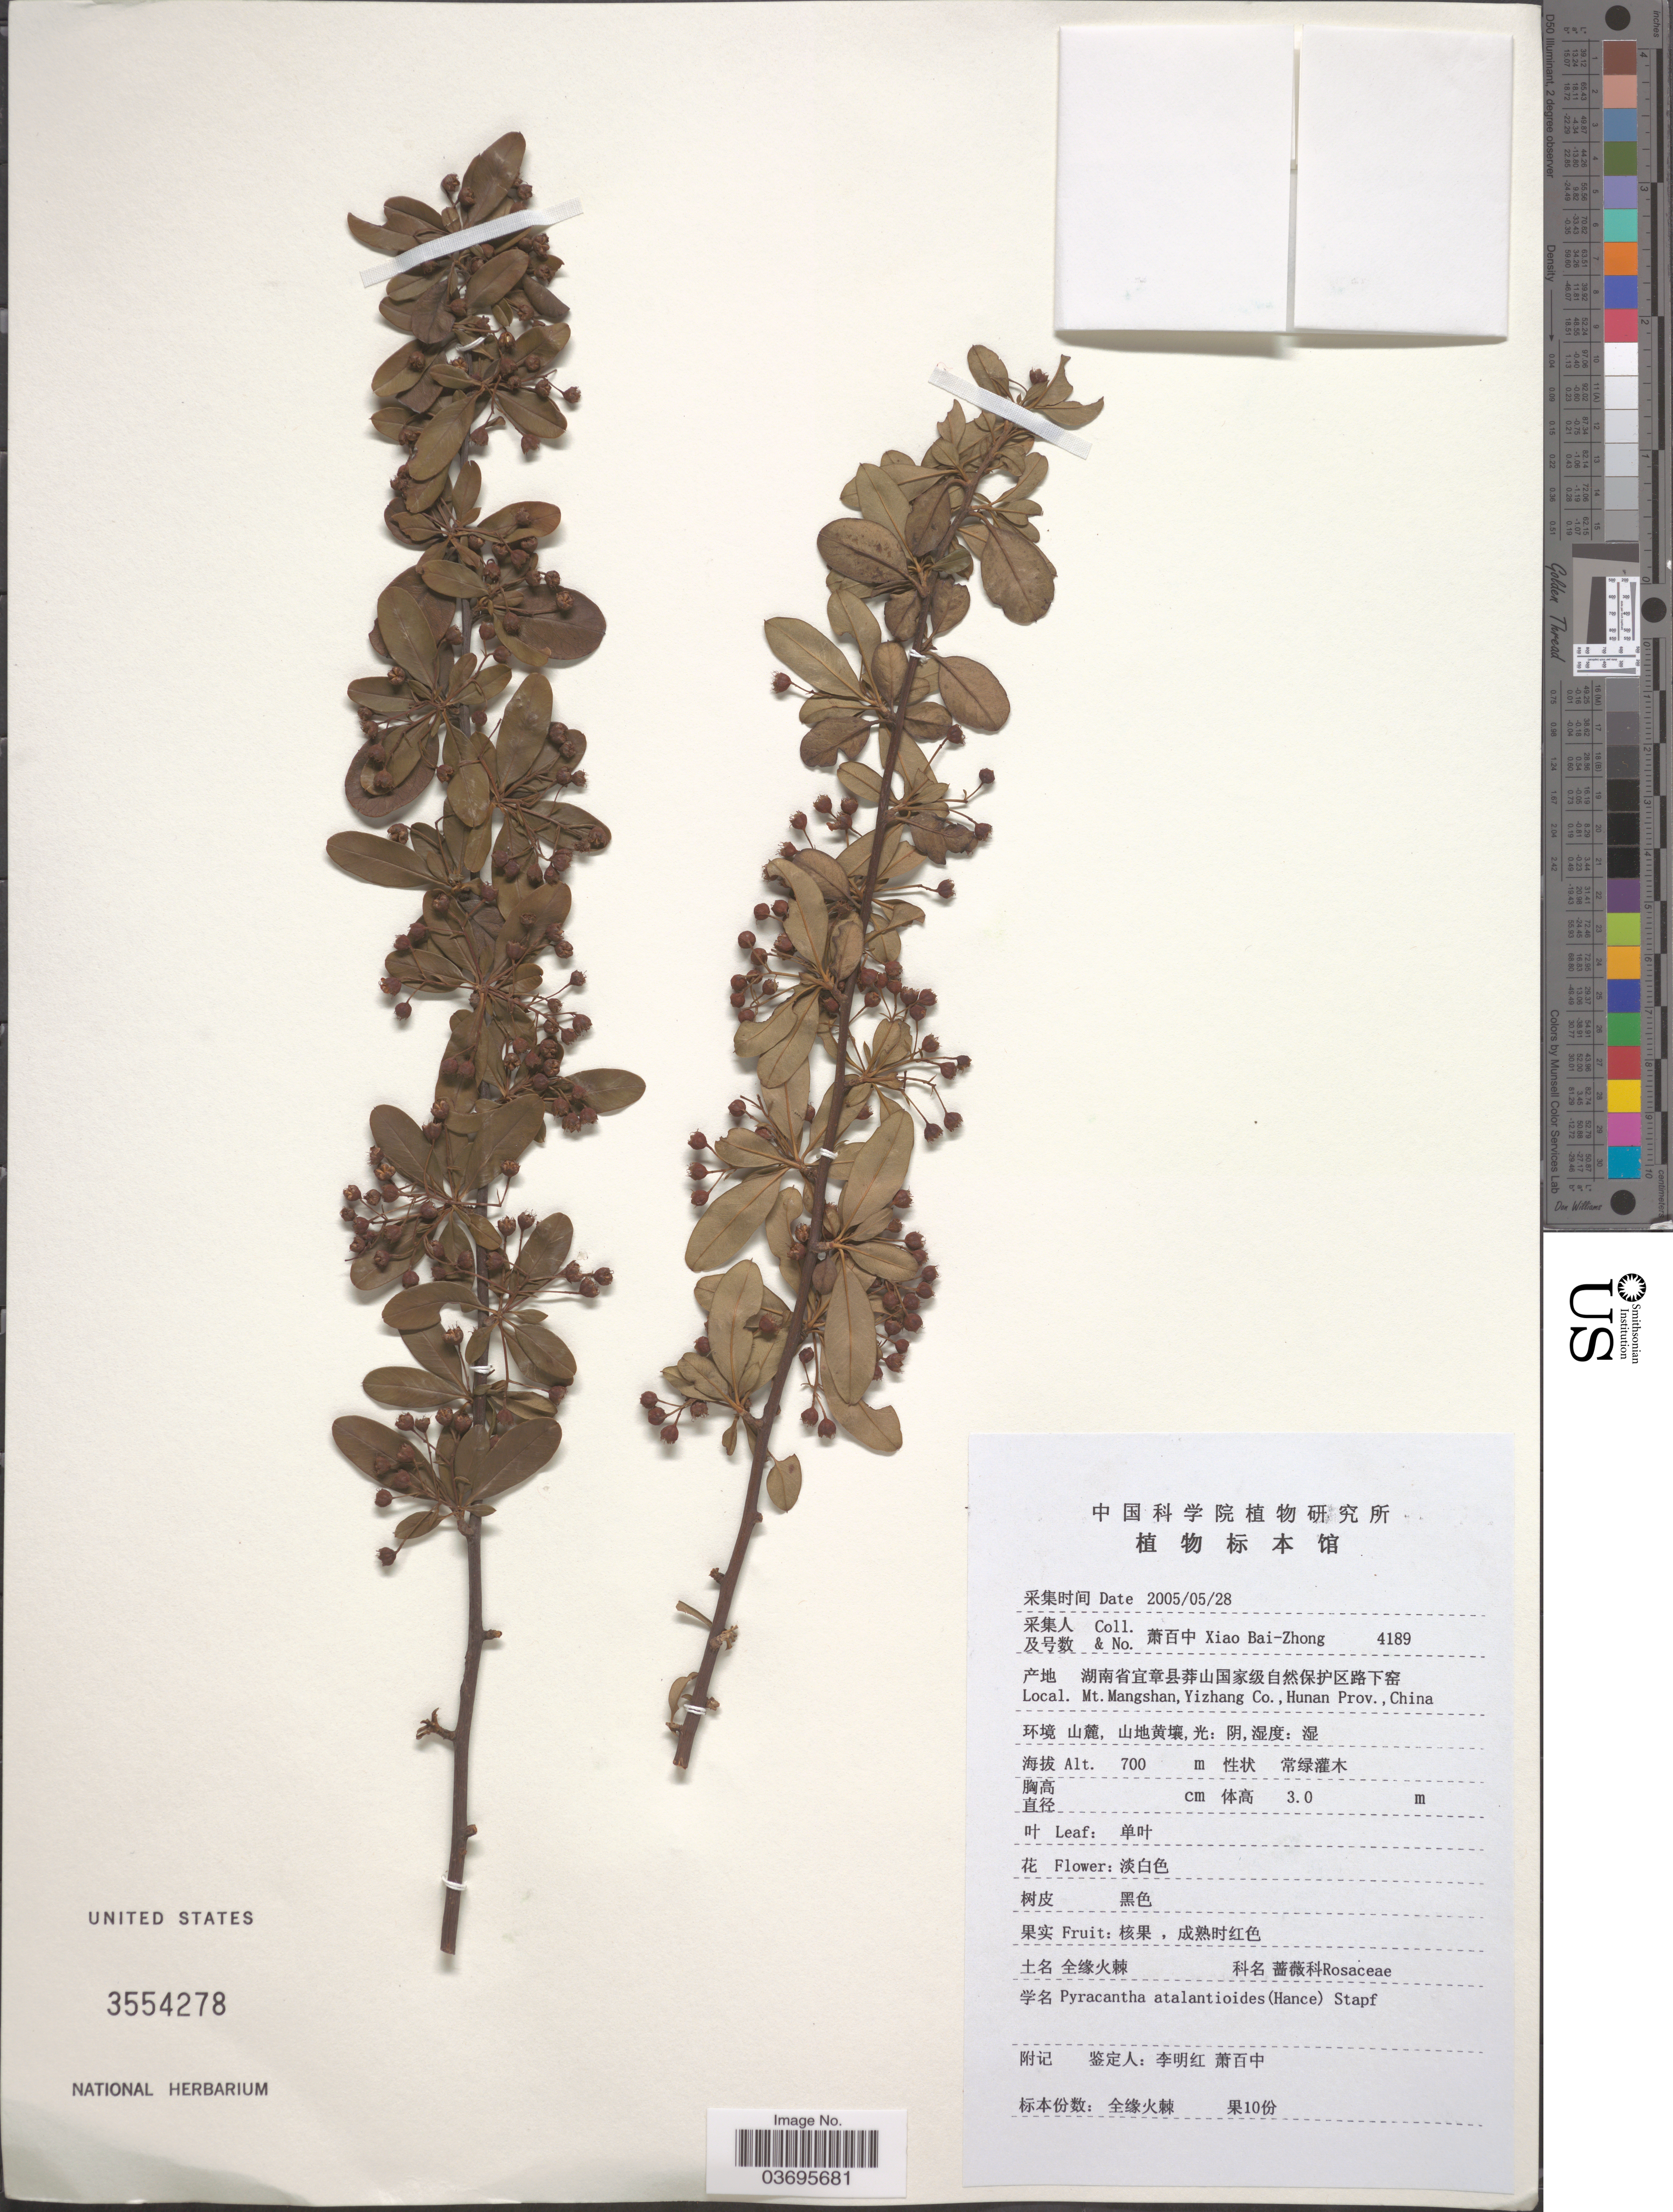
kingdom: Plantae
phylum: Tracheophyta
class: Magnoliopsida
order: Rosales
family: Rosaceae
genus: Pyracantha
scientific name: Pyracantha atalantioides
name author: (Hance) Stapf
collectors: B. Z. Xiao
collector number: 4189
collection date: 2005-05-28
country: China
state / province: Hunan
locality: Mt. Mangshan, Yizhang Co.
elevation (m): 700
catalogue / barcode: US 3554278